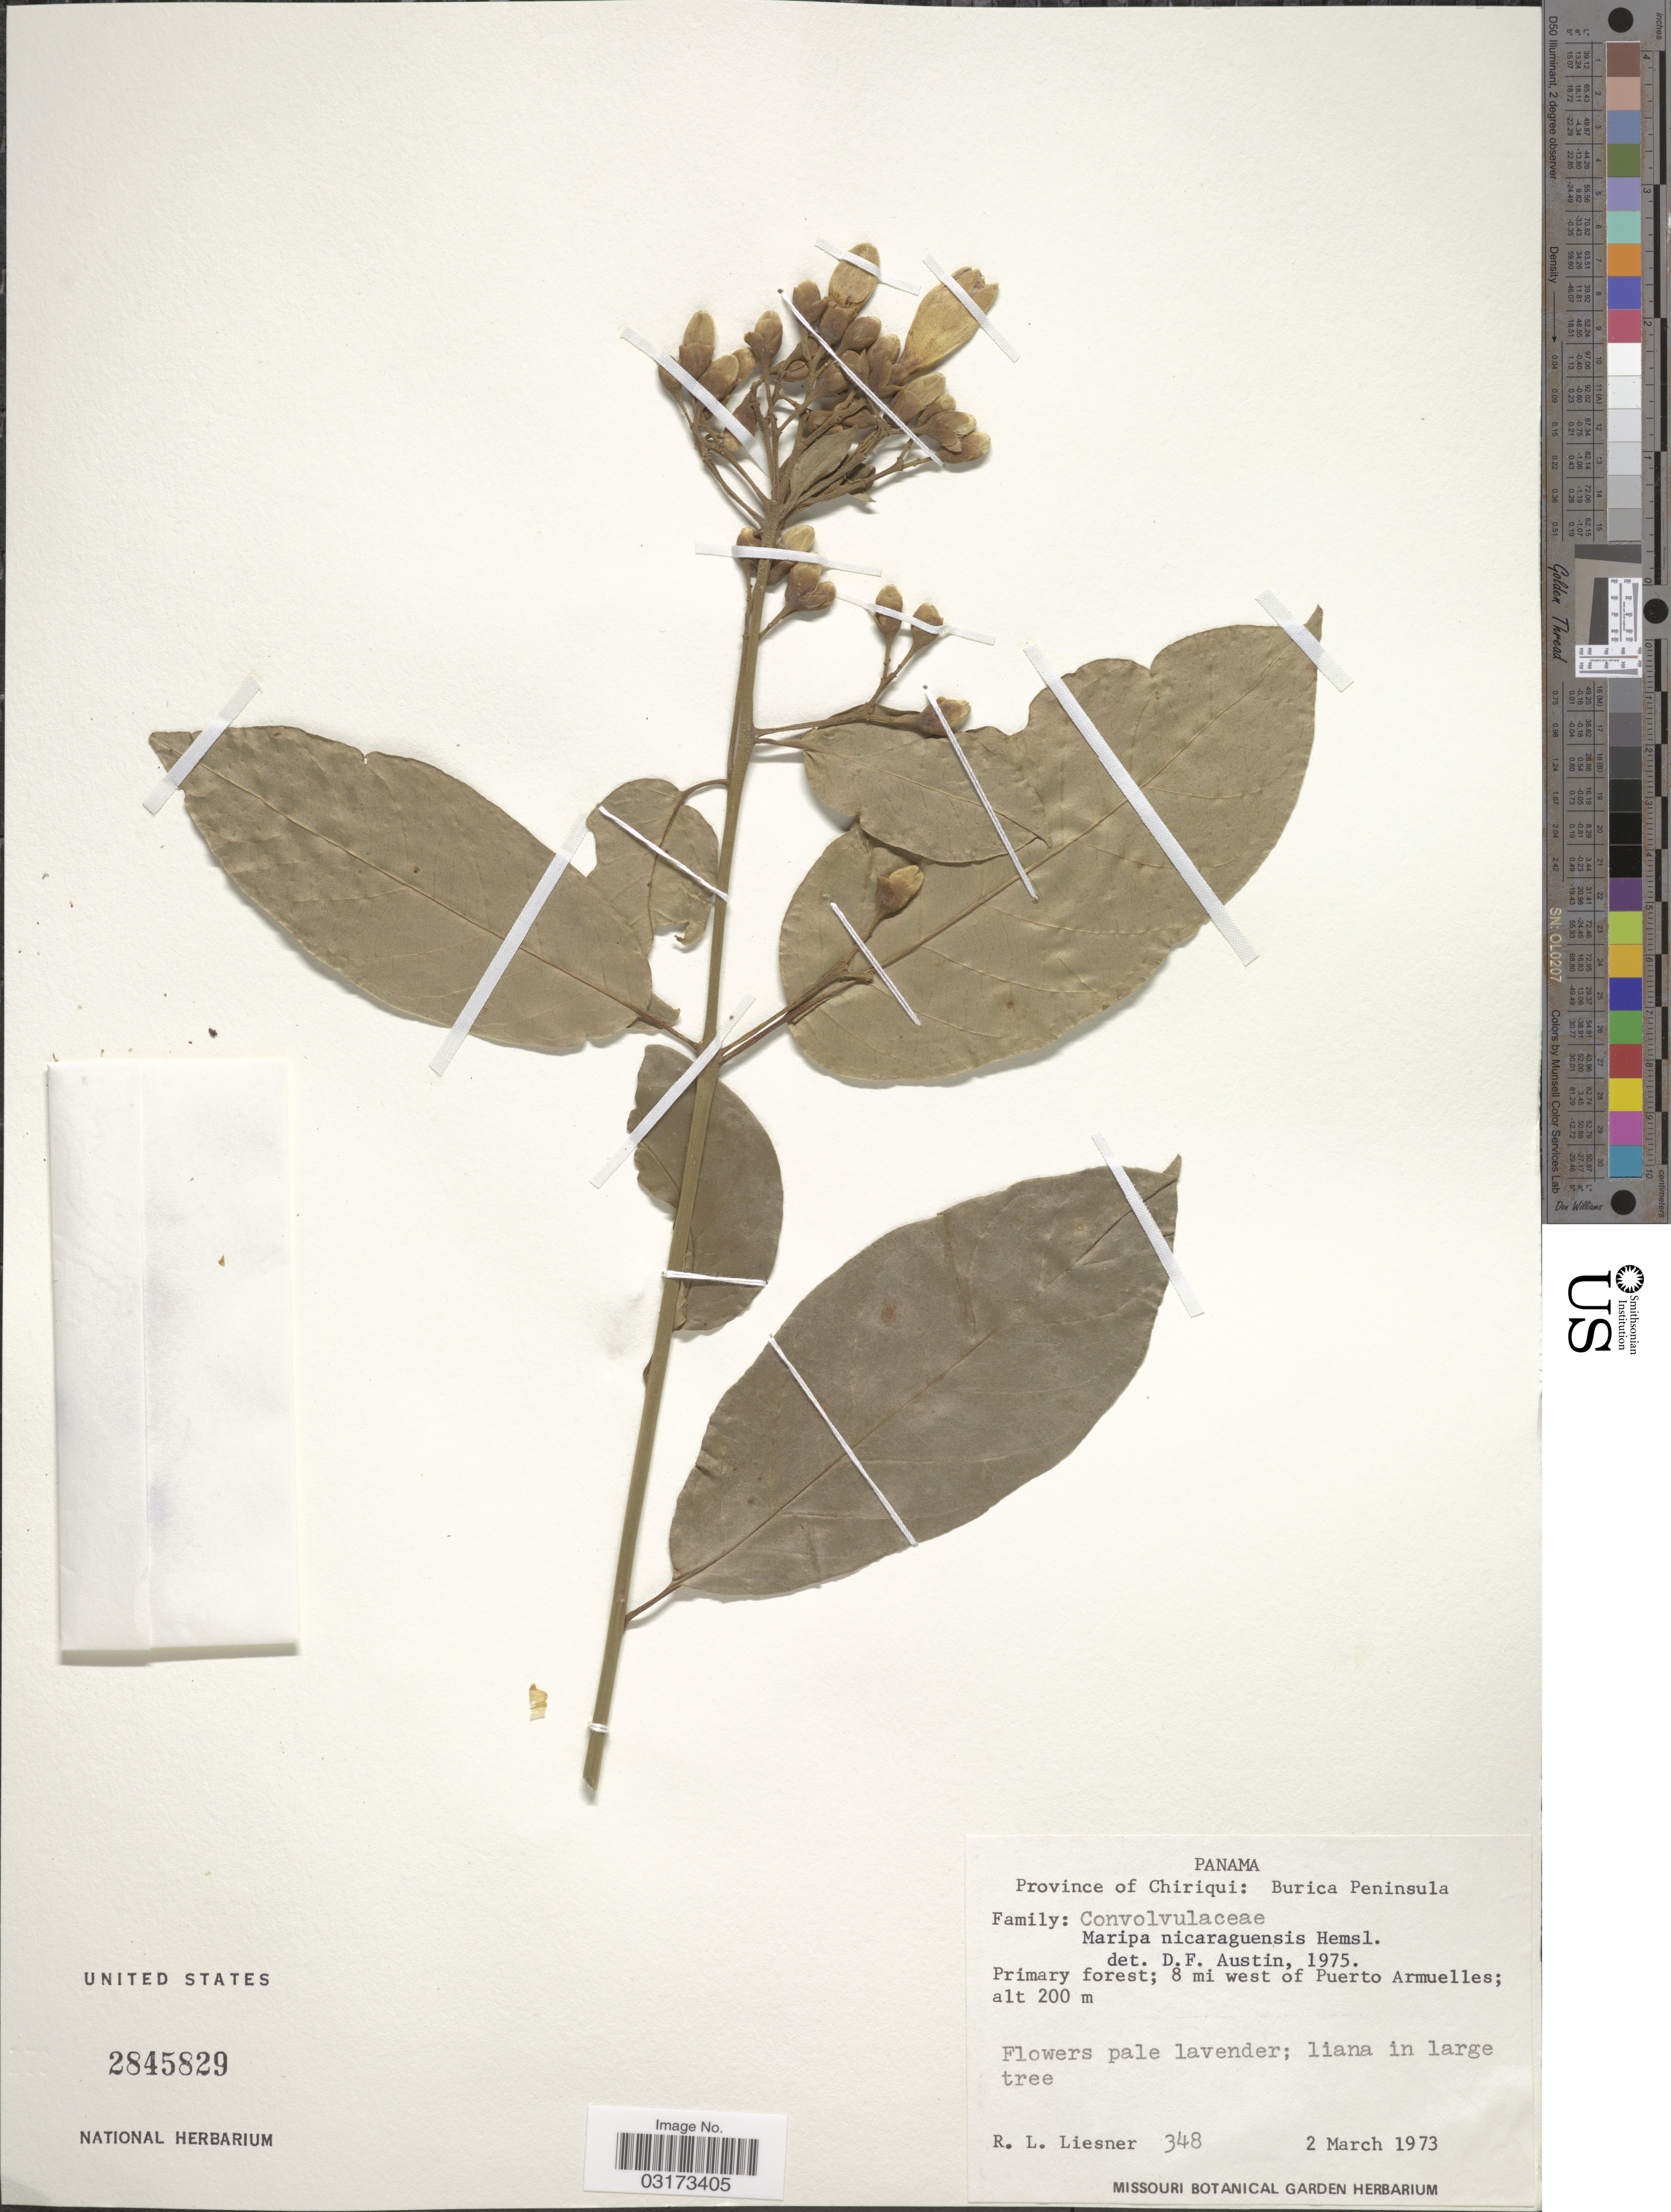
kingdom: Plantae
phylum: Tracheophyta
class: Magnoliopsida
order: Solanales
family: Convolvulaceae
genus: Maripa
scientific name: Maripa nicaraguensis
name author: Hemsl.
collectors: R. L. Liesner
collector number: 348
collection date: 1973-03-02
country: Panama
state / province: Chiriqui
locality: Burica Peninsula. Primary forest; 8 mi west of Puerto Armuelles.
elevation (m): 200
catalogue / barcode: US 2845829